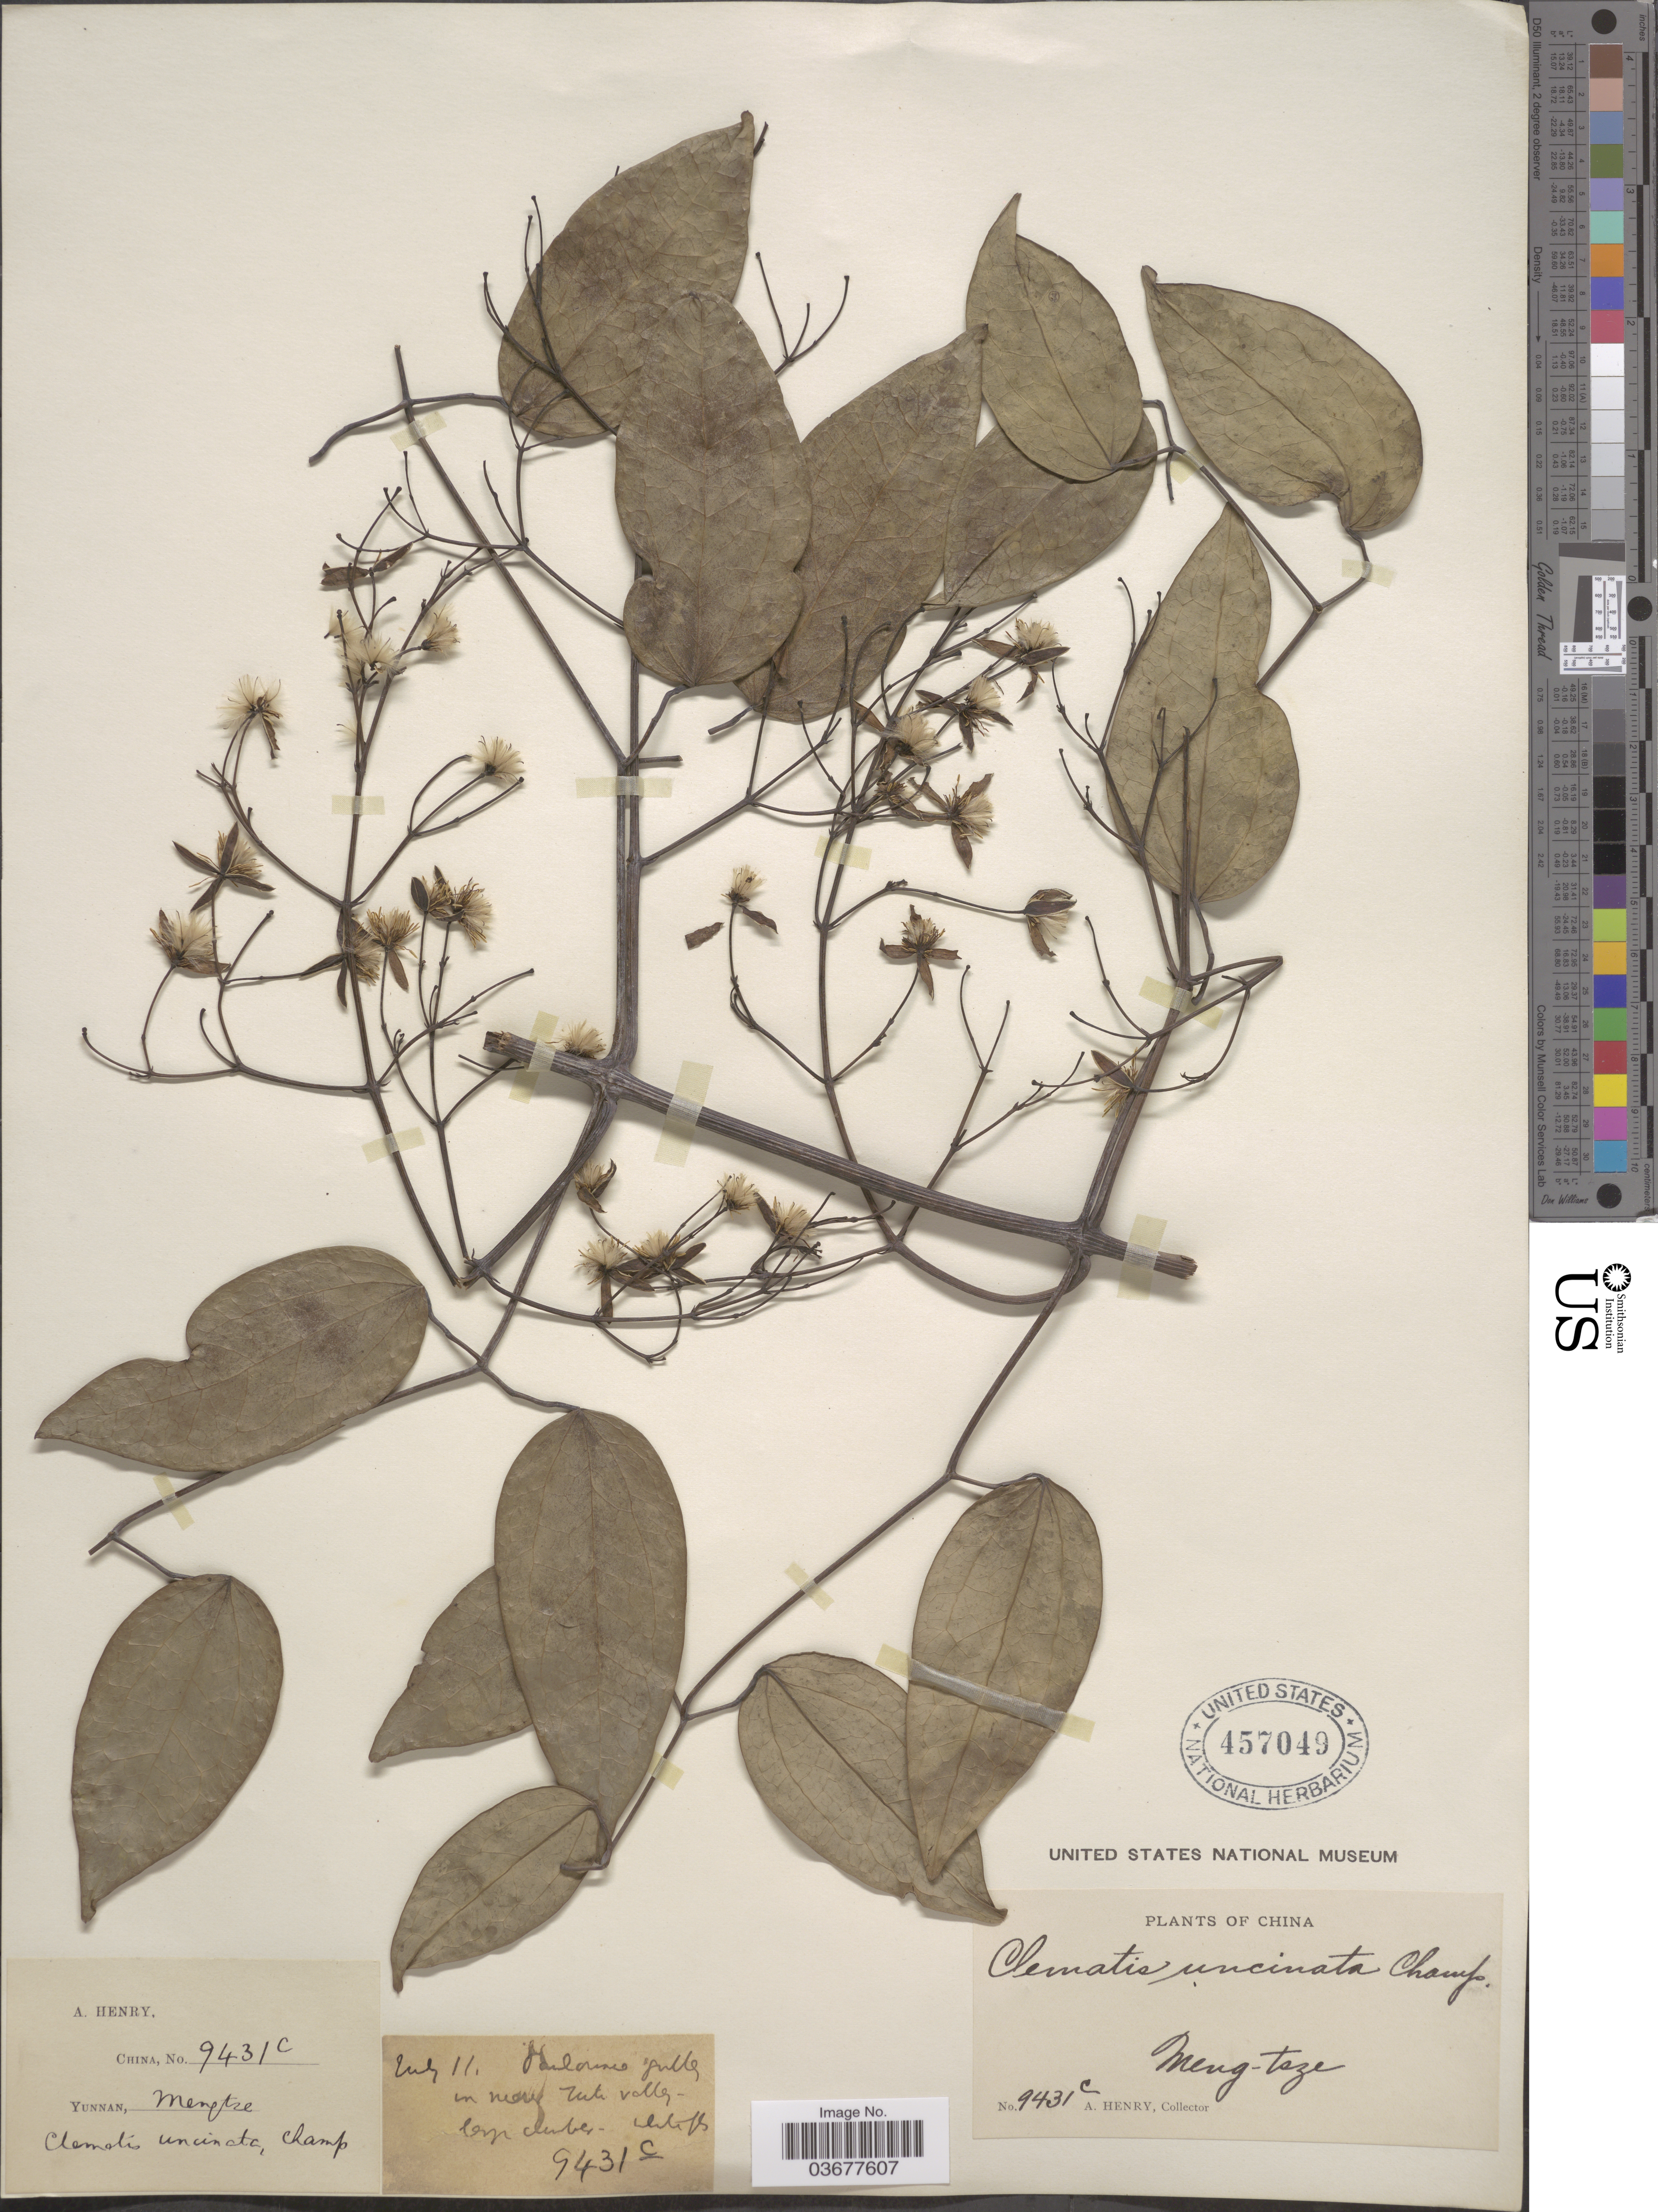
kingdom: Plantae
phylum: Tracheophyta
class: Magnoliopsida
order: Ranunculales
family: Ranunculaceae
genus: Clematis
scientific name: Clematis uncinata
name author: Champ. ex Benth.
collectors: A. Henry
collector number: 9431 C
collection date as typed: Transcribed d/m/y: /7/11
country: China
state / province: Yunnan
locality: Meng-tsze. Tuti valley.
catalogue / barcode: US 457049